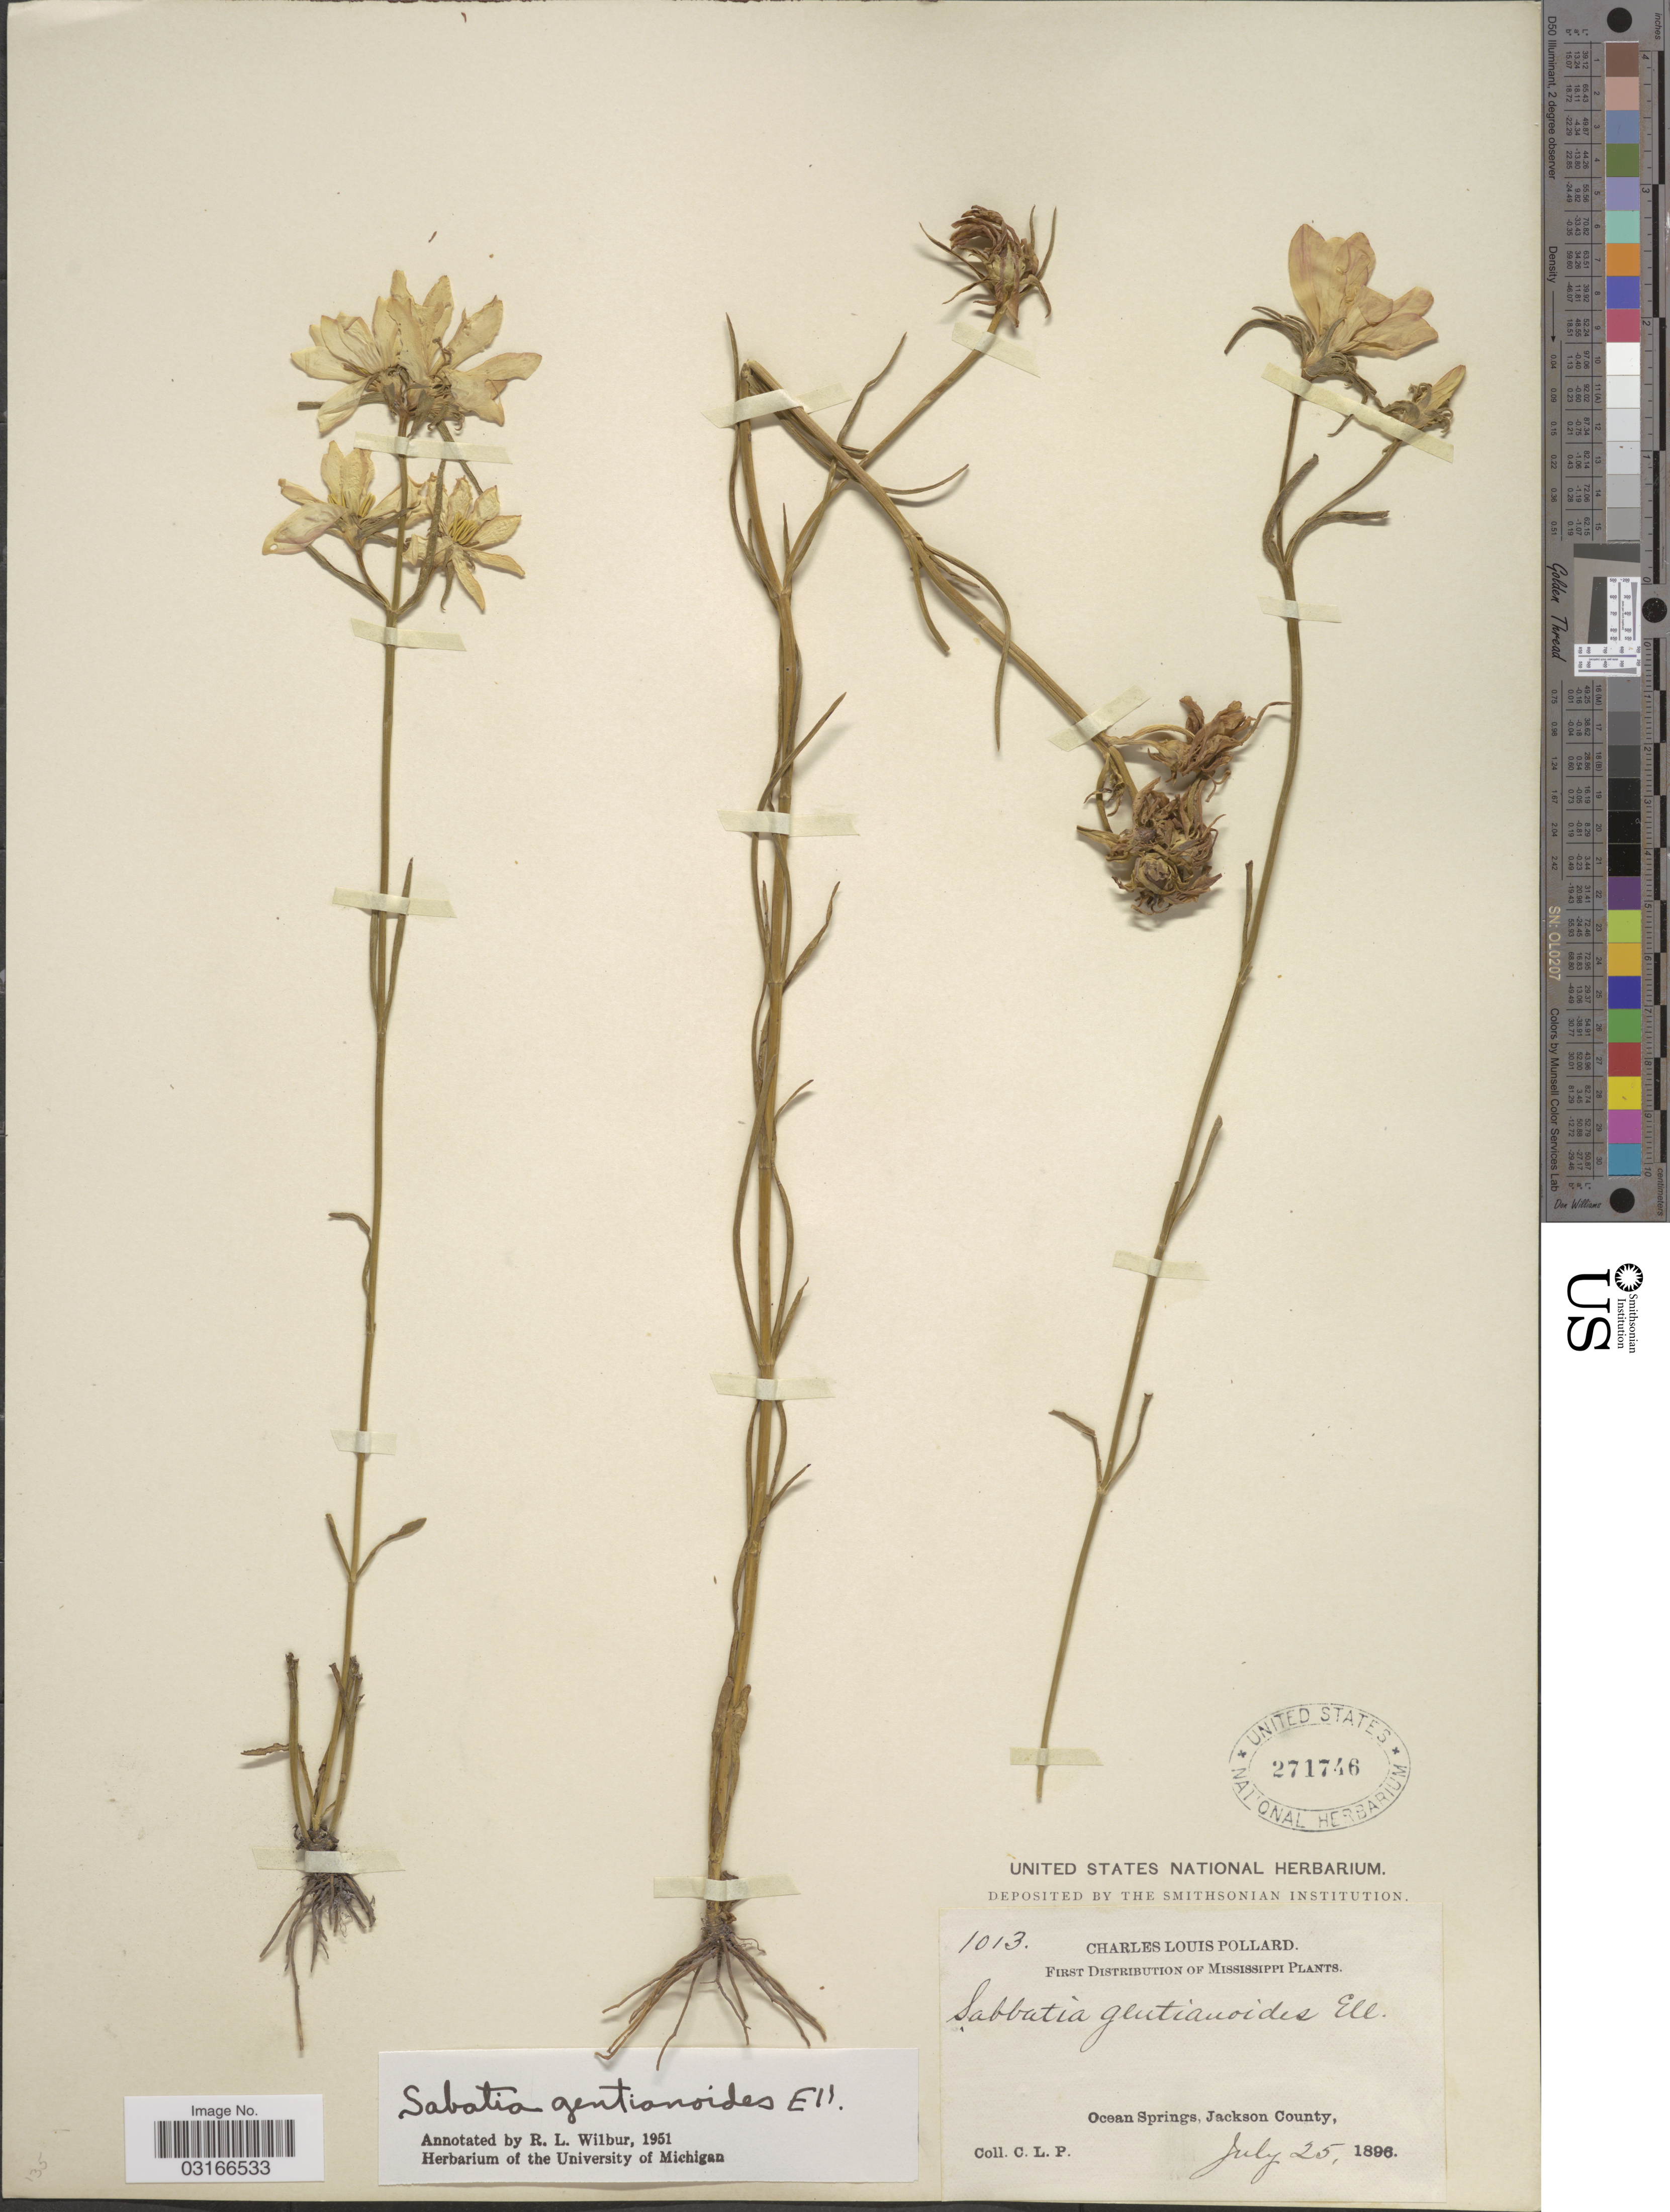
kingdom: Plantae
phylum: Tracheophyta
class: Magnoliopsida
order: Gentianales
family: Gentianaceae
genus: Sabatia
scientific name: Sabatia gentianoides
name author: Elliott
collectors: C. L. Pollard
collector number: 1013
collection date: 1896-07-25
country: United States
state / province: Mississippi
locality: Ocean Springs, Jackson County.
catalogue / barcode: US 271746